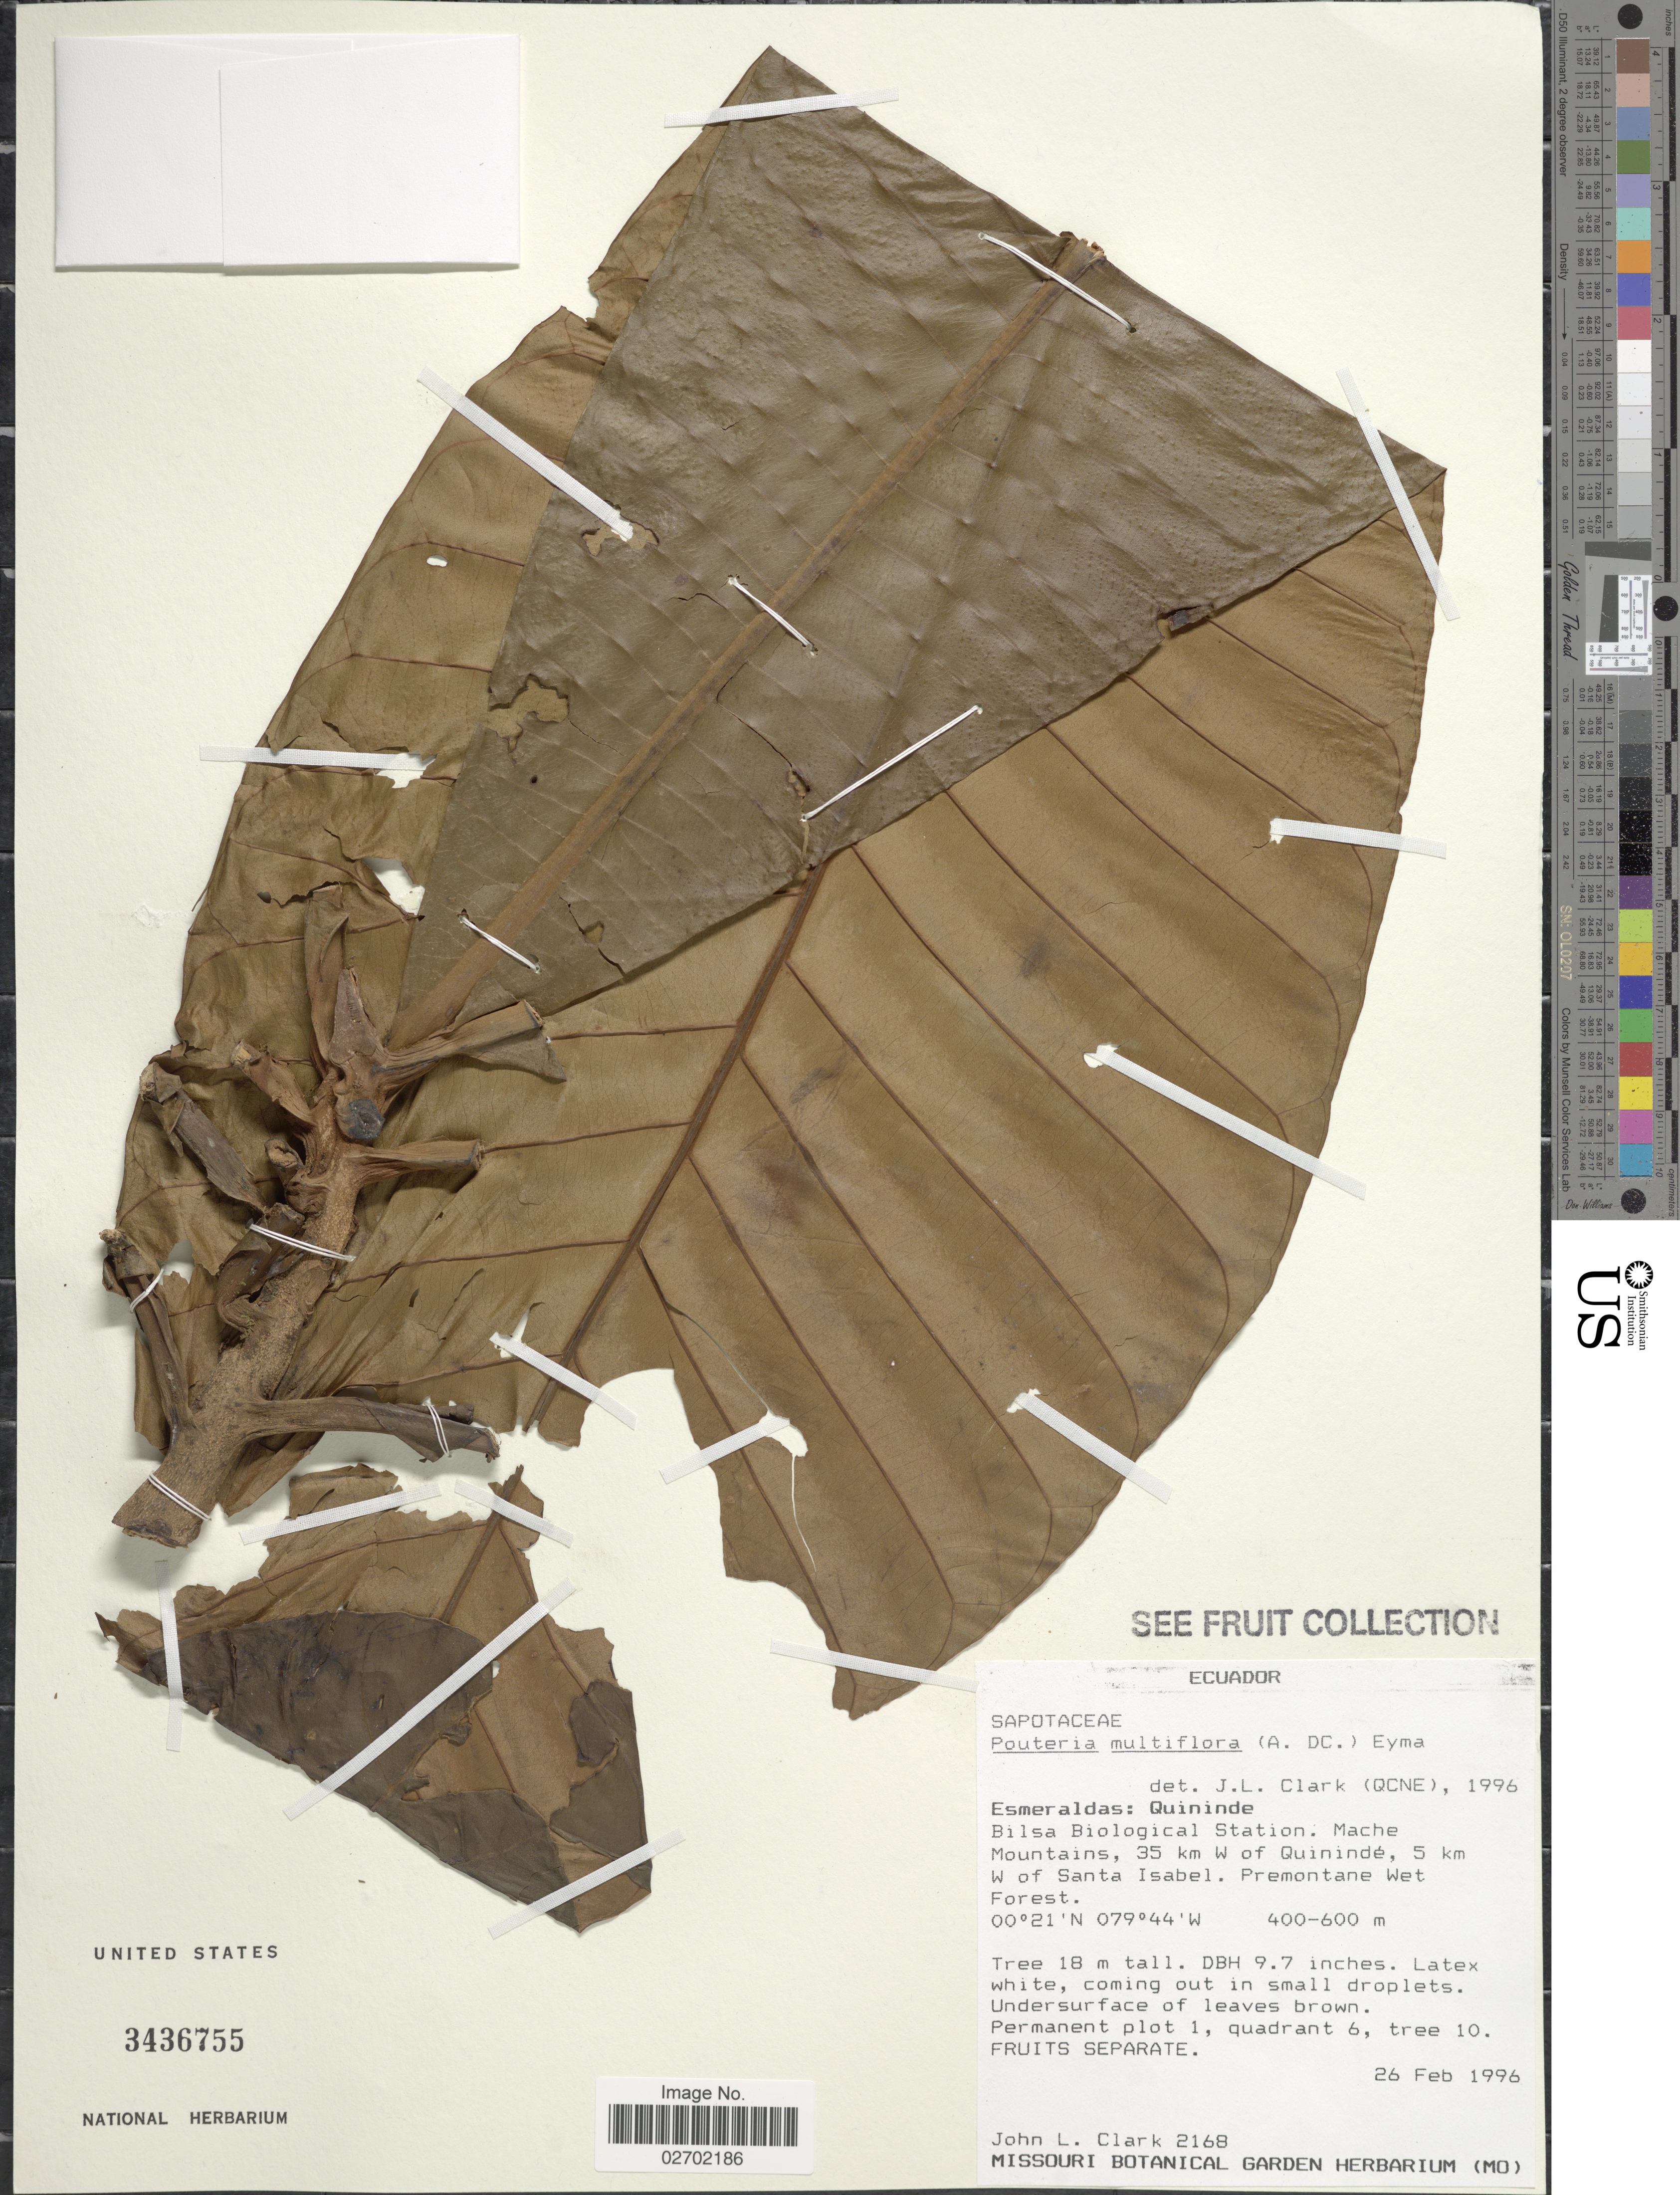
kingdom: Plantae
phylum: Tracheophyta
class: Magnoliopsida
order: Ericales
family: Sapotaceae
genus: Pouteria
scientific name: Pouteria multiflora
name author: (A. DC.) Eyma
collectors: J. L. Clark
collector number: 2168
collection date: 1996-02-26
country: Ecuador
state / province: Esmeraldas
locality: Quininde Cantón, Bilsa Biological Station. Mache mountain, 35 km W of Quinindé, 5 km W of Santa Isabel. Premontane Wet Forest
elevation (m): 400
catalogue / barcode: US 3436755